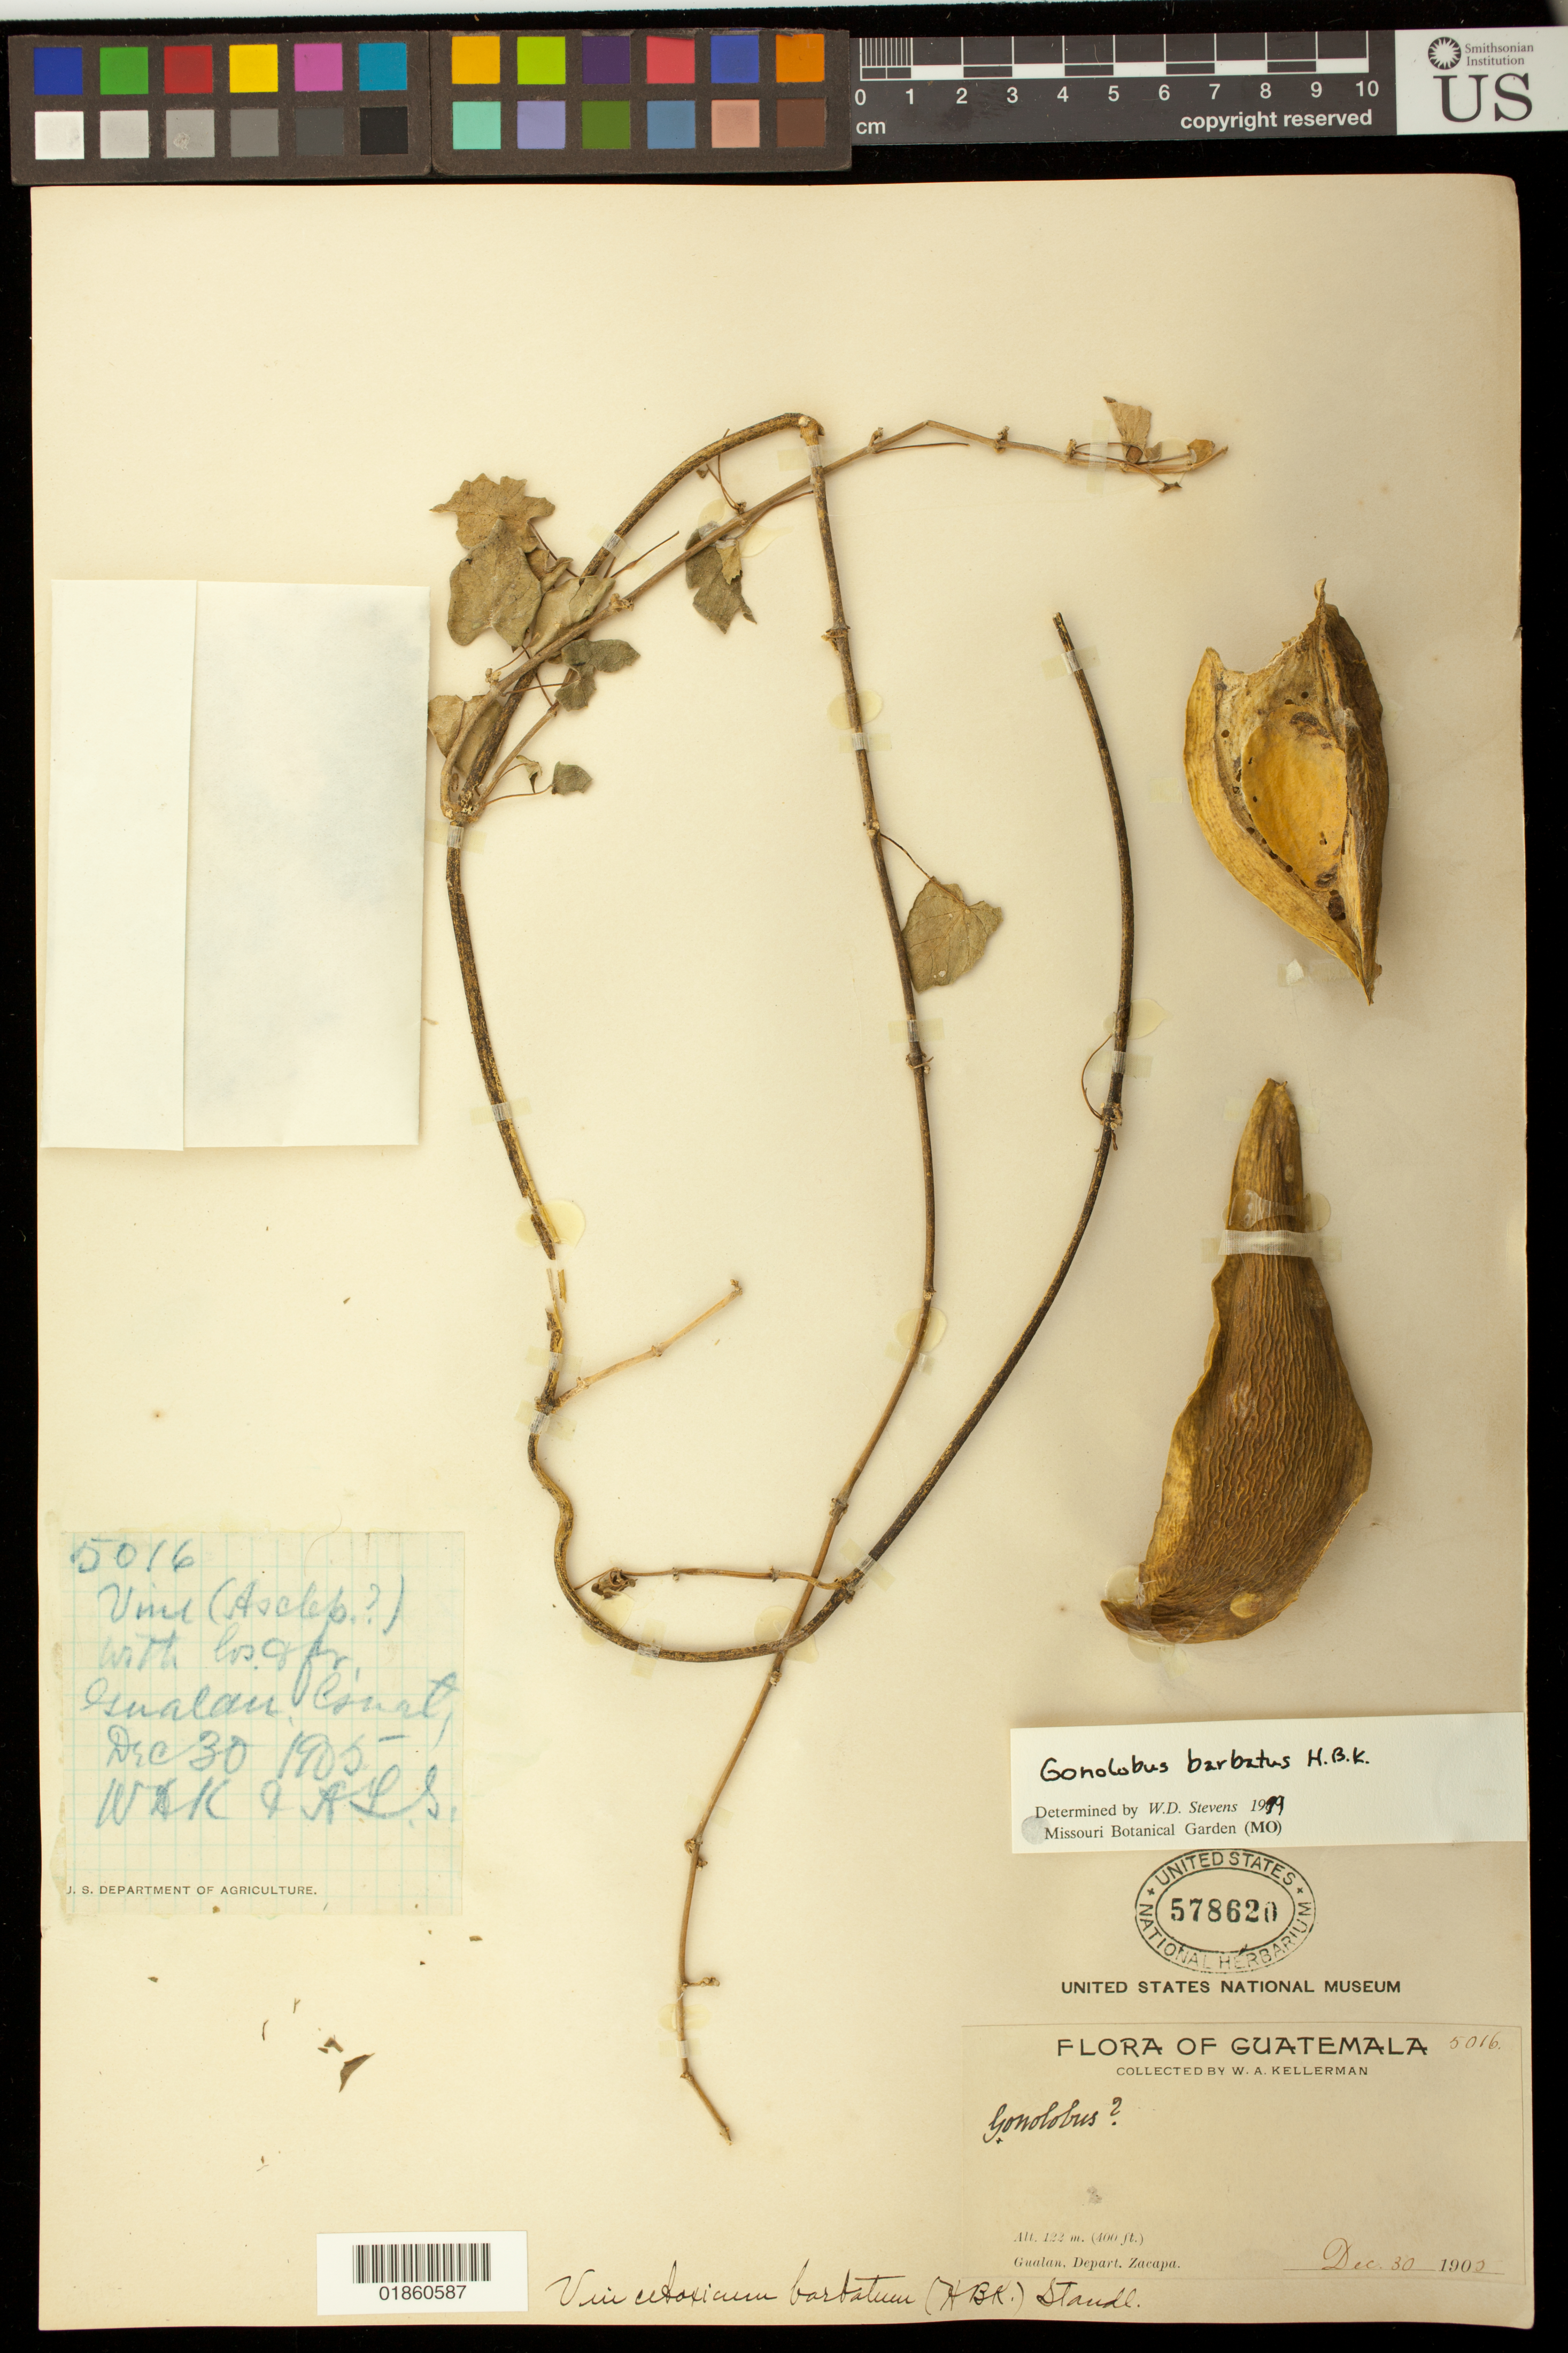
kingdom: Plantae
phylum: Tracheophyta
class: Magnoliopsida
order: Gentianales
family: Apocynaceae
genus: Gonolobus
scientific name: Gonolobus barbatus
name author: Kunth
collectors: W. A. Kellerman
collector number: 5016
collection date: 1905-12-30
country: Guatemala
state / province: Zacapa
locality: Gualan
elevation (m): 122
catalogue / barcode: US 578620